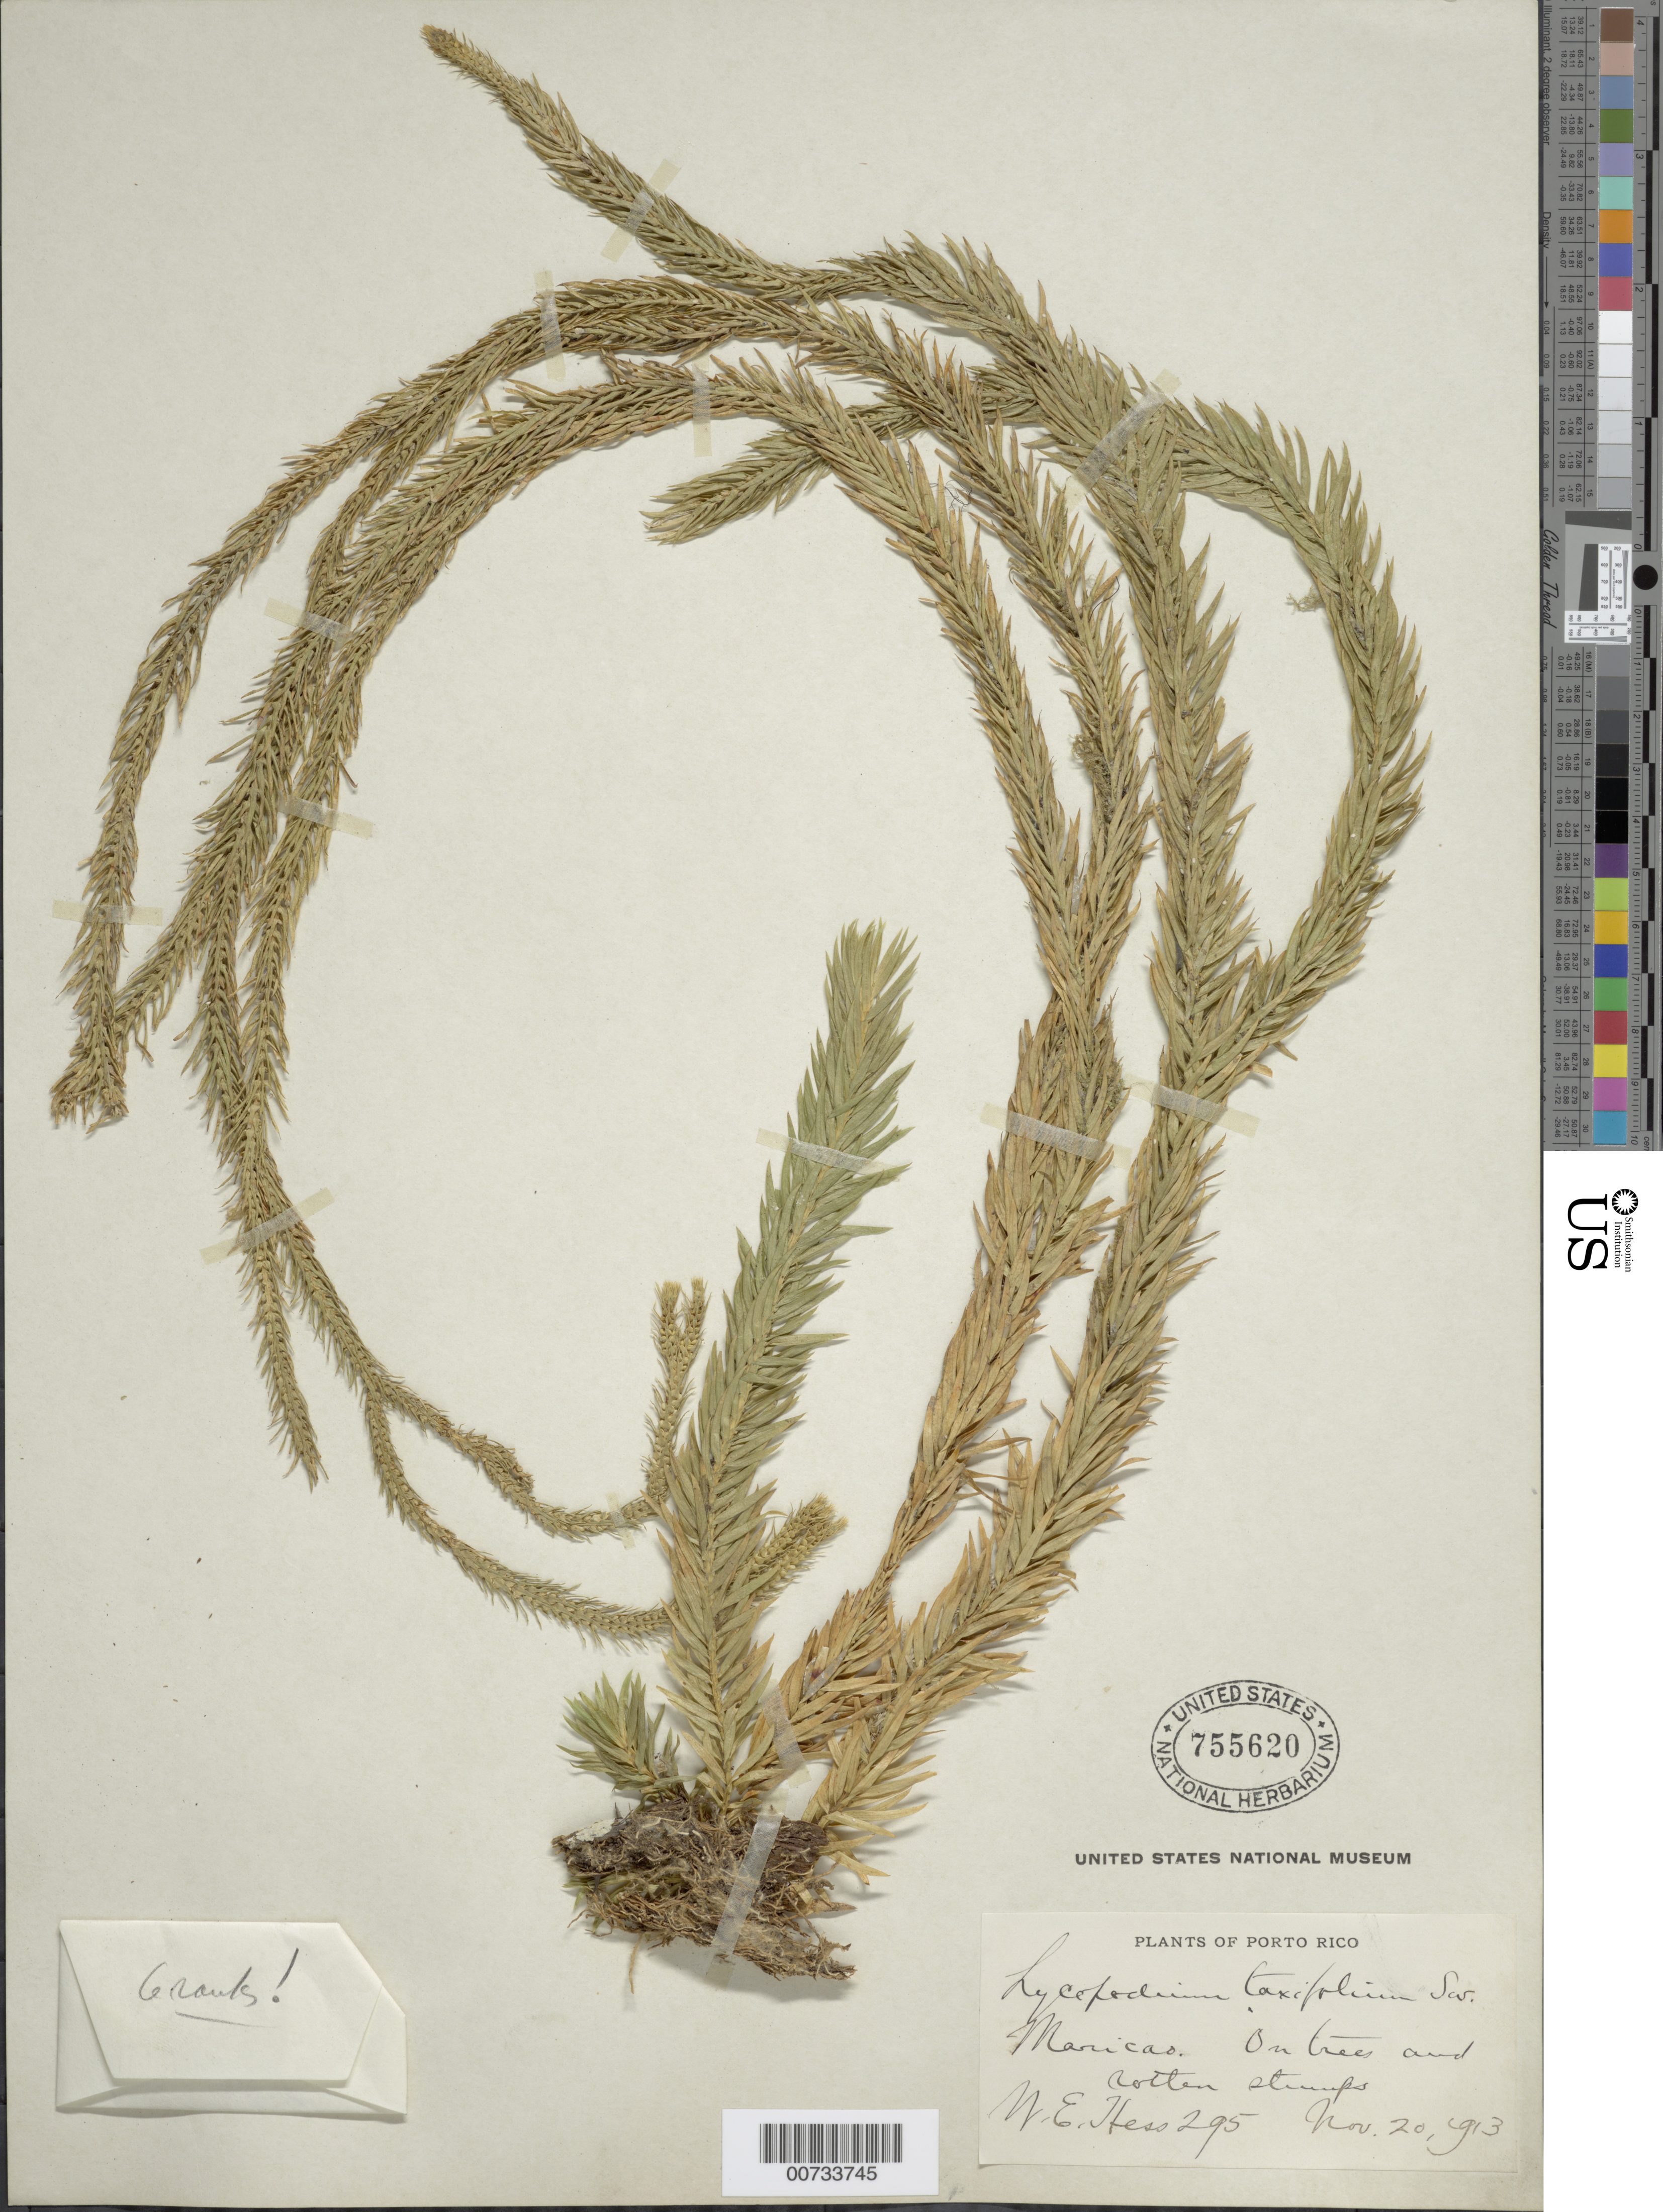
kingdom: Plantae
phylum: Tracheophyta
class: Lycopodiopsida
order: Lycopodiales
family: Lycopodiaceae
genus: Phlegmariurus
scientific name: Phlegmariurus taxifolius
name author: (Sw.) Á. Löve & D. Löve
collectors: W. Hess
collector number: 295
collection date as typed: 20 Nov 1913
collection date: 1913-11-20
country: Puerto Rico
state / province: Maricao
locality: Maricao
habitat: On trees and rotten stumps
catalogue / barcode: US 755620